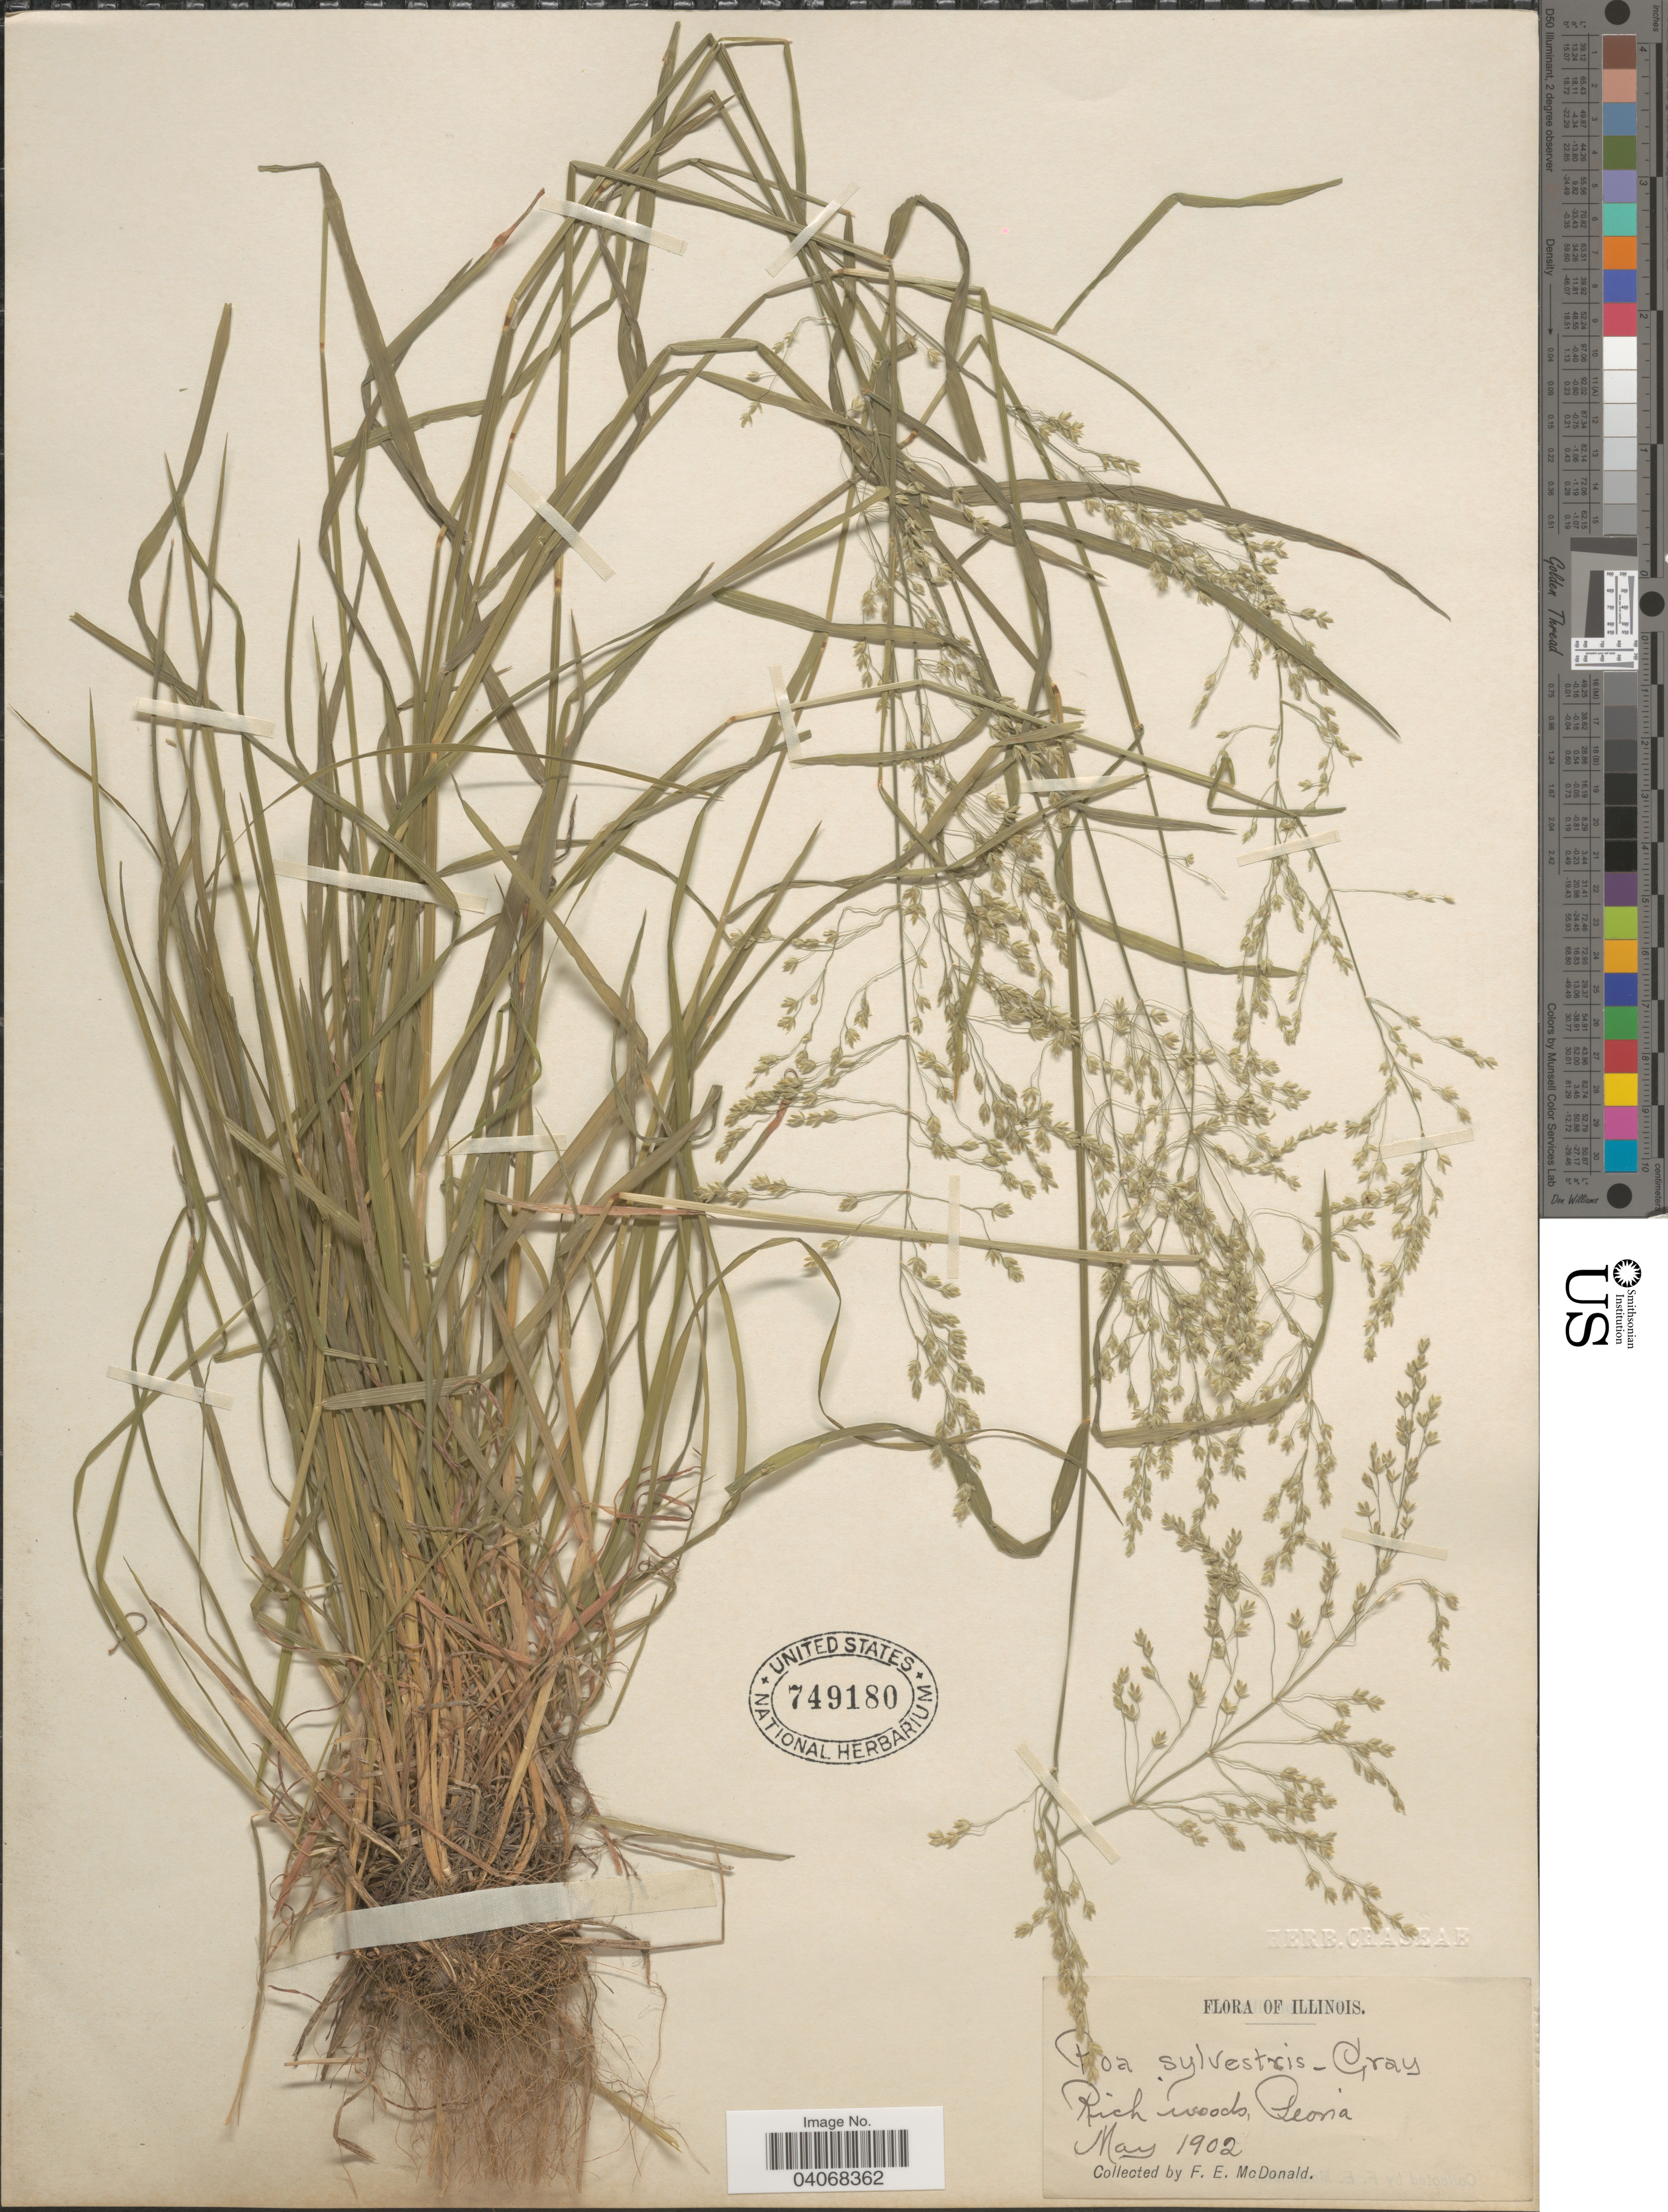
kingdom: Plantae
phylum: Tracheophyta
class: Liliopsida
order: Poales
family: Poaceae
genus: Poa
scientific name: Poa sylvestris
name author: A. Gray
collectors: F. E. McDonald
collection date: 1902-05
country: United States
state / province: Illinois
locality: Rich woods, Peoria.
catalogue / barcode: US 749180